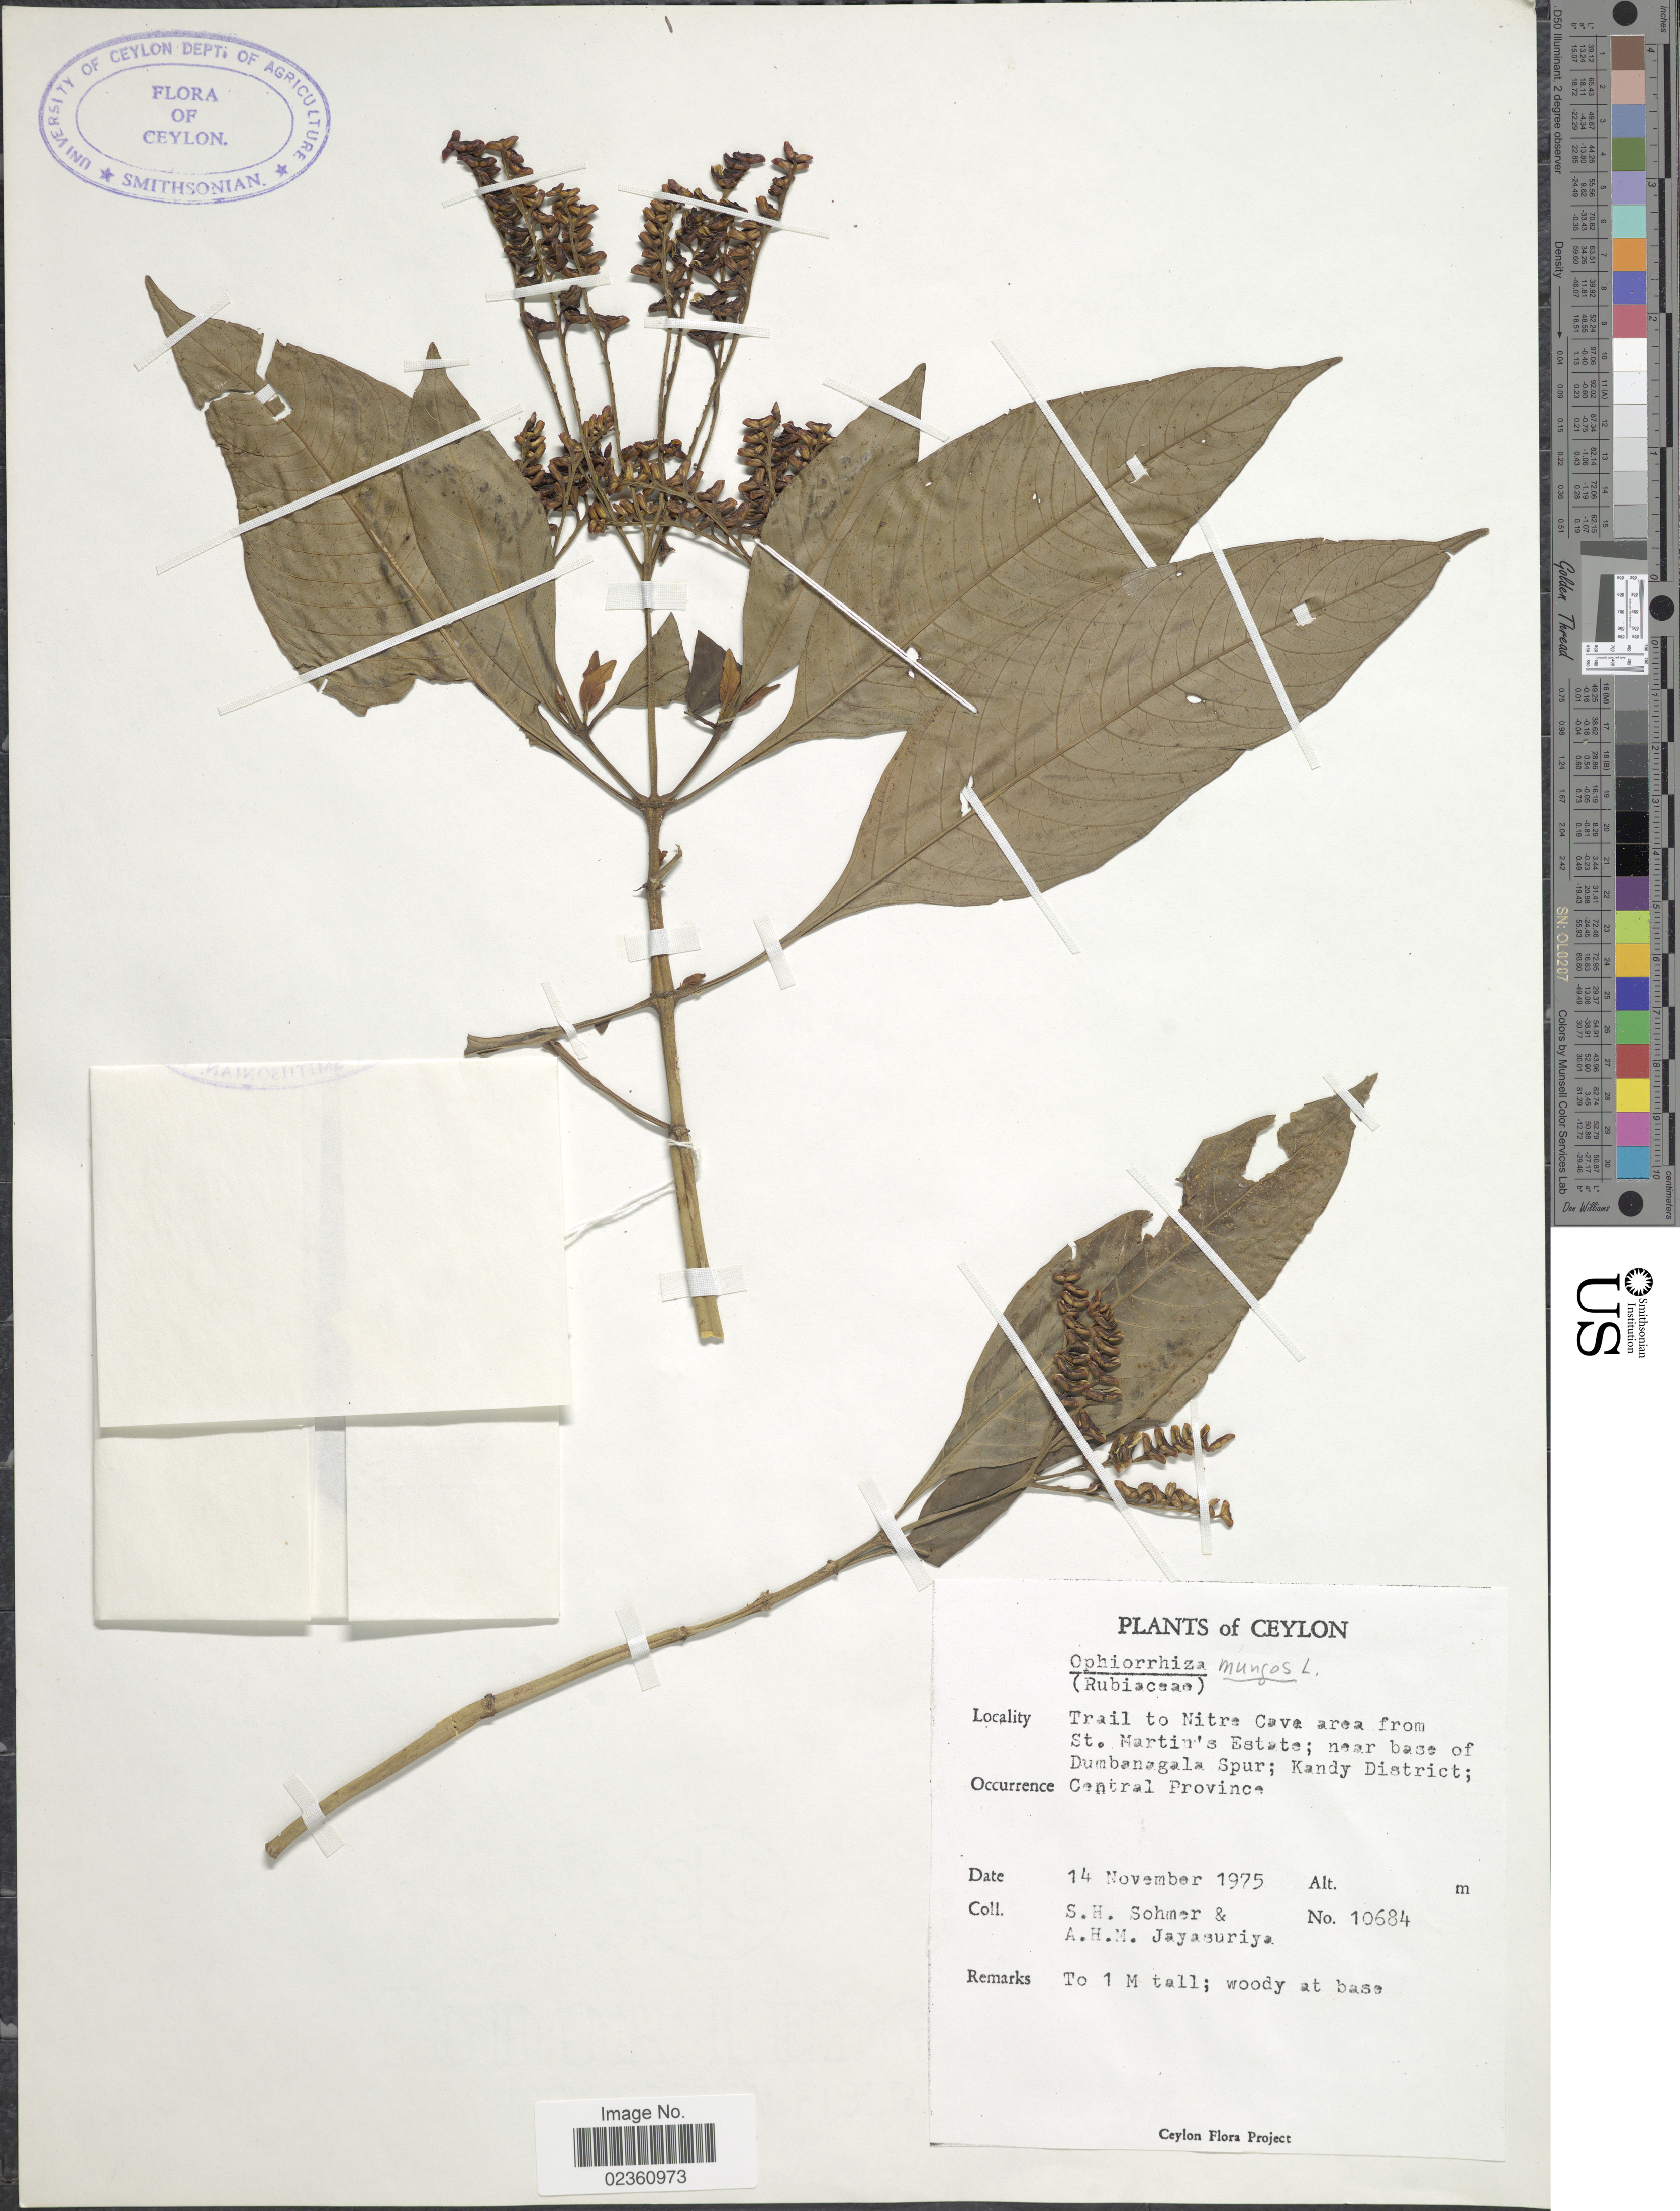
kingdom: Plantae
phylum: Tracheophyta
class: Magnoliopsida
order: Gentianales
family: Rubiaceae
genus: Ophiorrhiza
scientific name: Ophiorrhiza mungos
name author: L.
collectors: S. H. Sohmer & A. H. Jayasuriya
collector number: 10684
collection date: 1975-11-14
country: Sri Lanka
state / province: Central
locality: Ceylon, Trail to Nitre Cave area from St. Martin's Estate; near base of Dumbanagala Spur; Kandy District